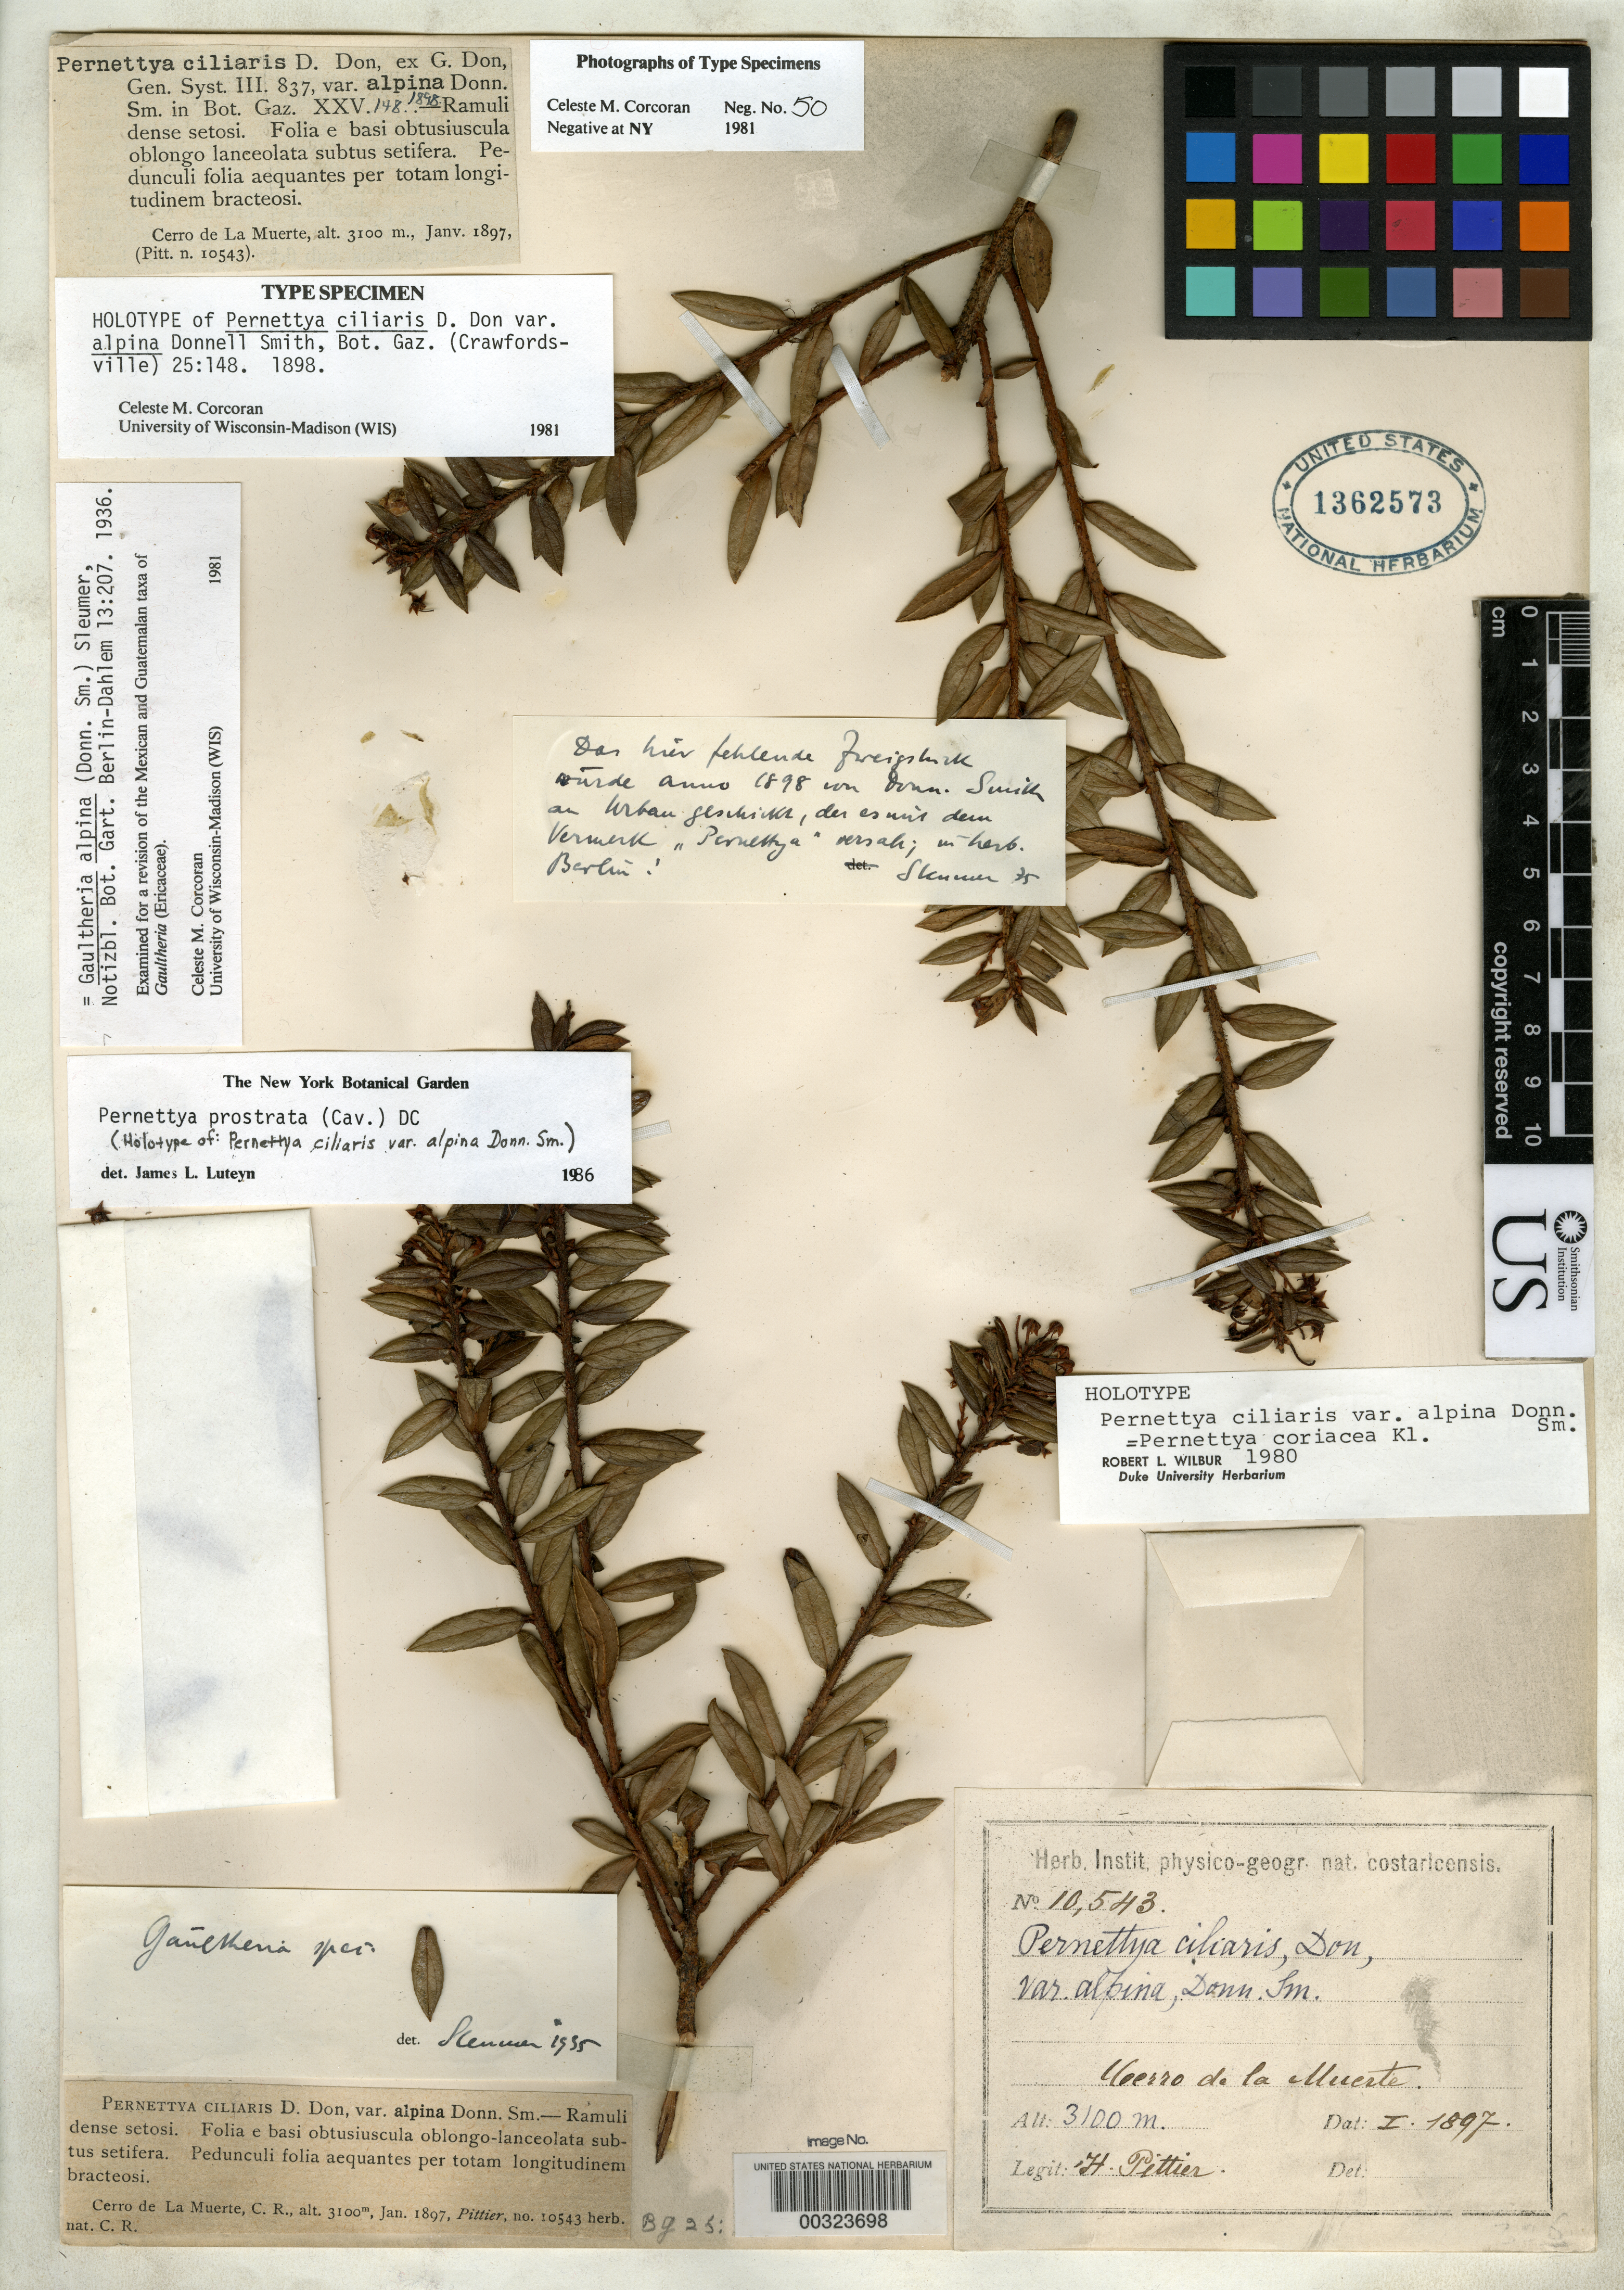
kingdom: Plantae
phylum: Tracheophyta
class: Magnoliopsida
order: Ericales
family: Ericaceae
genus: Pernettya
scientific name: Pernettya ciliaris var. alpina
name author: Donn. Sm.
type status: Holotype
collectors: H. F. Pittier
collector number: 10543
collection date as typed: Jan 1897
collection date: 1897-01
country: Costa Rica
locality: Cerro de La Muerte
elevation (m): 3100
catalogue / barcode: US 1362573